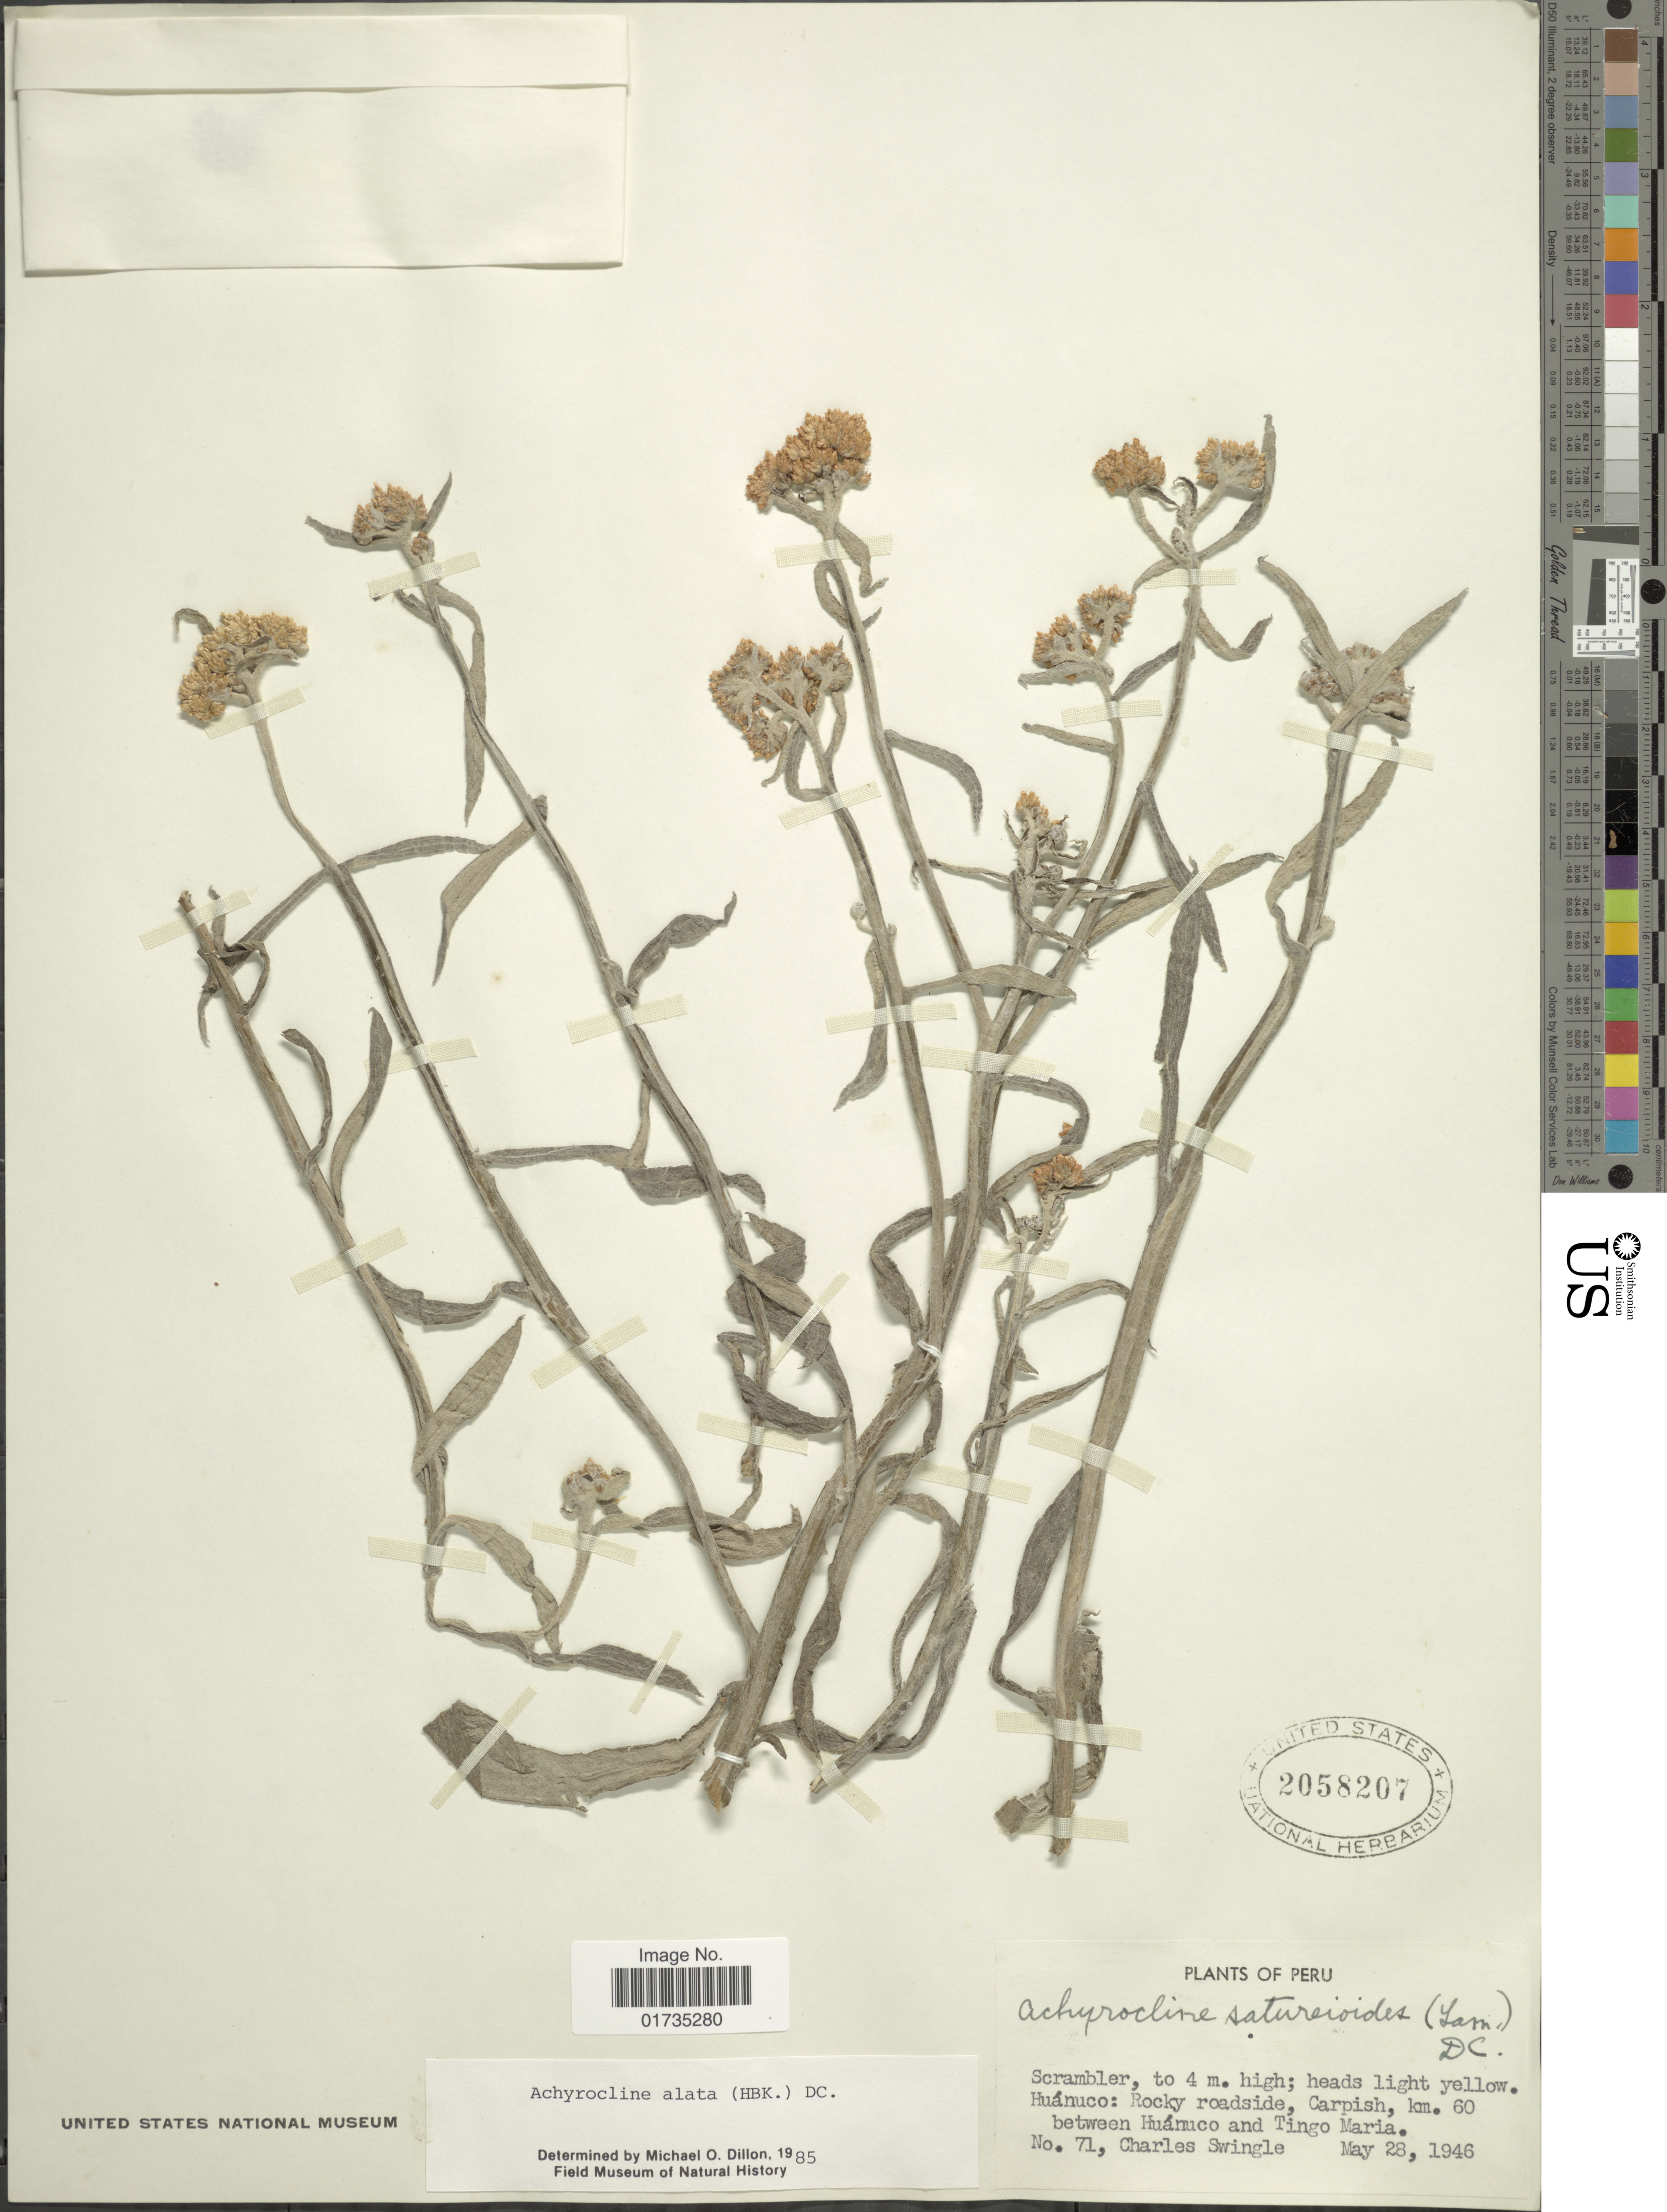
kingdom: Plantae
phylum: Tracheophyta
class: Magnoliopsida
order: Asterales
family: Asteraceae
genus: Achyrocline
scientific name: Achyrocline alata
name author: (Kunth) DC.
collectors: C. Swingle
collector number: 71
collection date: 1946-05-28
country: Peru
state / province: Huánuco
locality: Peru. Huánuco: Rocky roadside, Caprish, km. 60 between Huánuco and Tingo Maria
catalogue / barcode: US 2058207